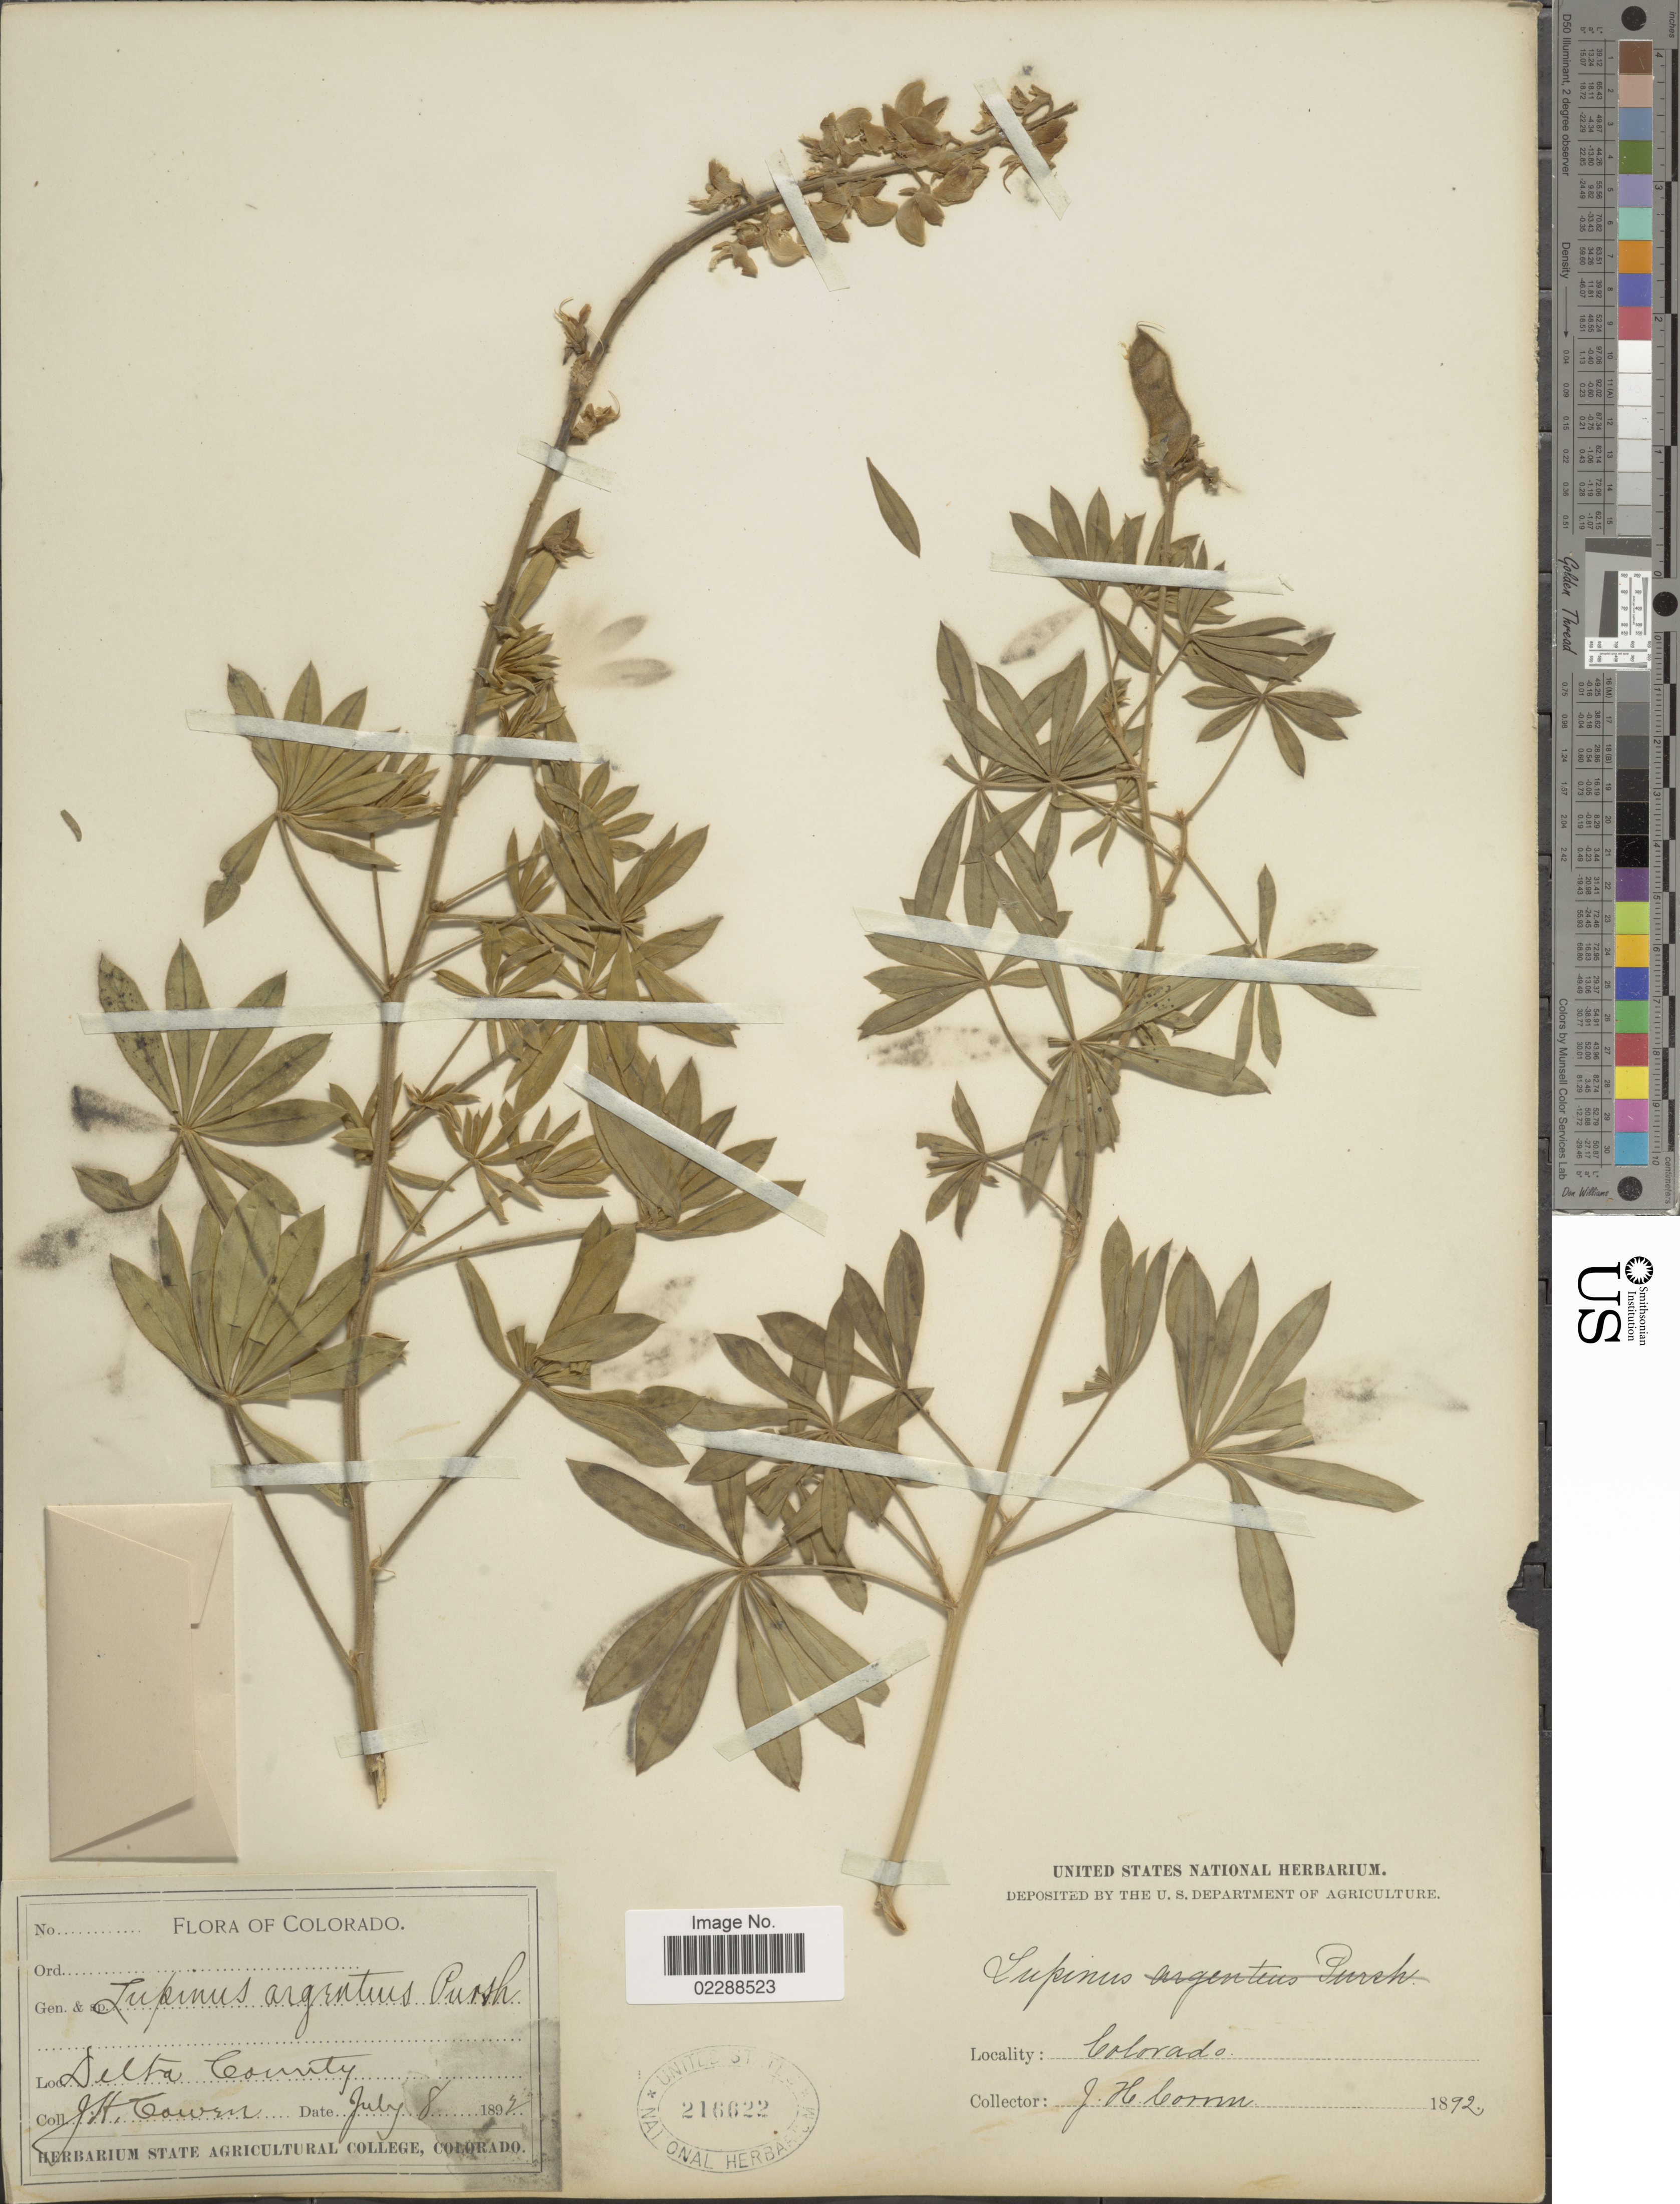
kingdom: Plantae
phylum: Tracheophyta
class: Magnoliopsida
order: Fabales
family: Fabaceae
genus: Lupinus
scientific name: Lupinus sp.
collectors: J. H. Cowen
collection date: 1892-07-08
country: United States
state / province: Colorado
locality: Delta County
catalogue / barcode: US 216622